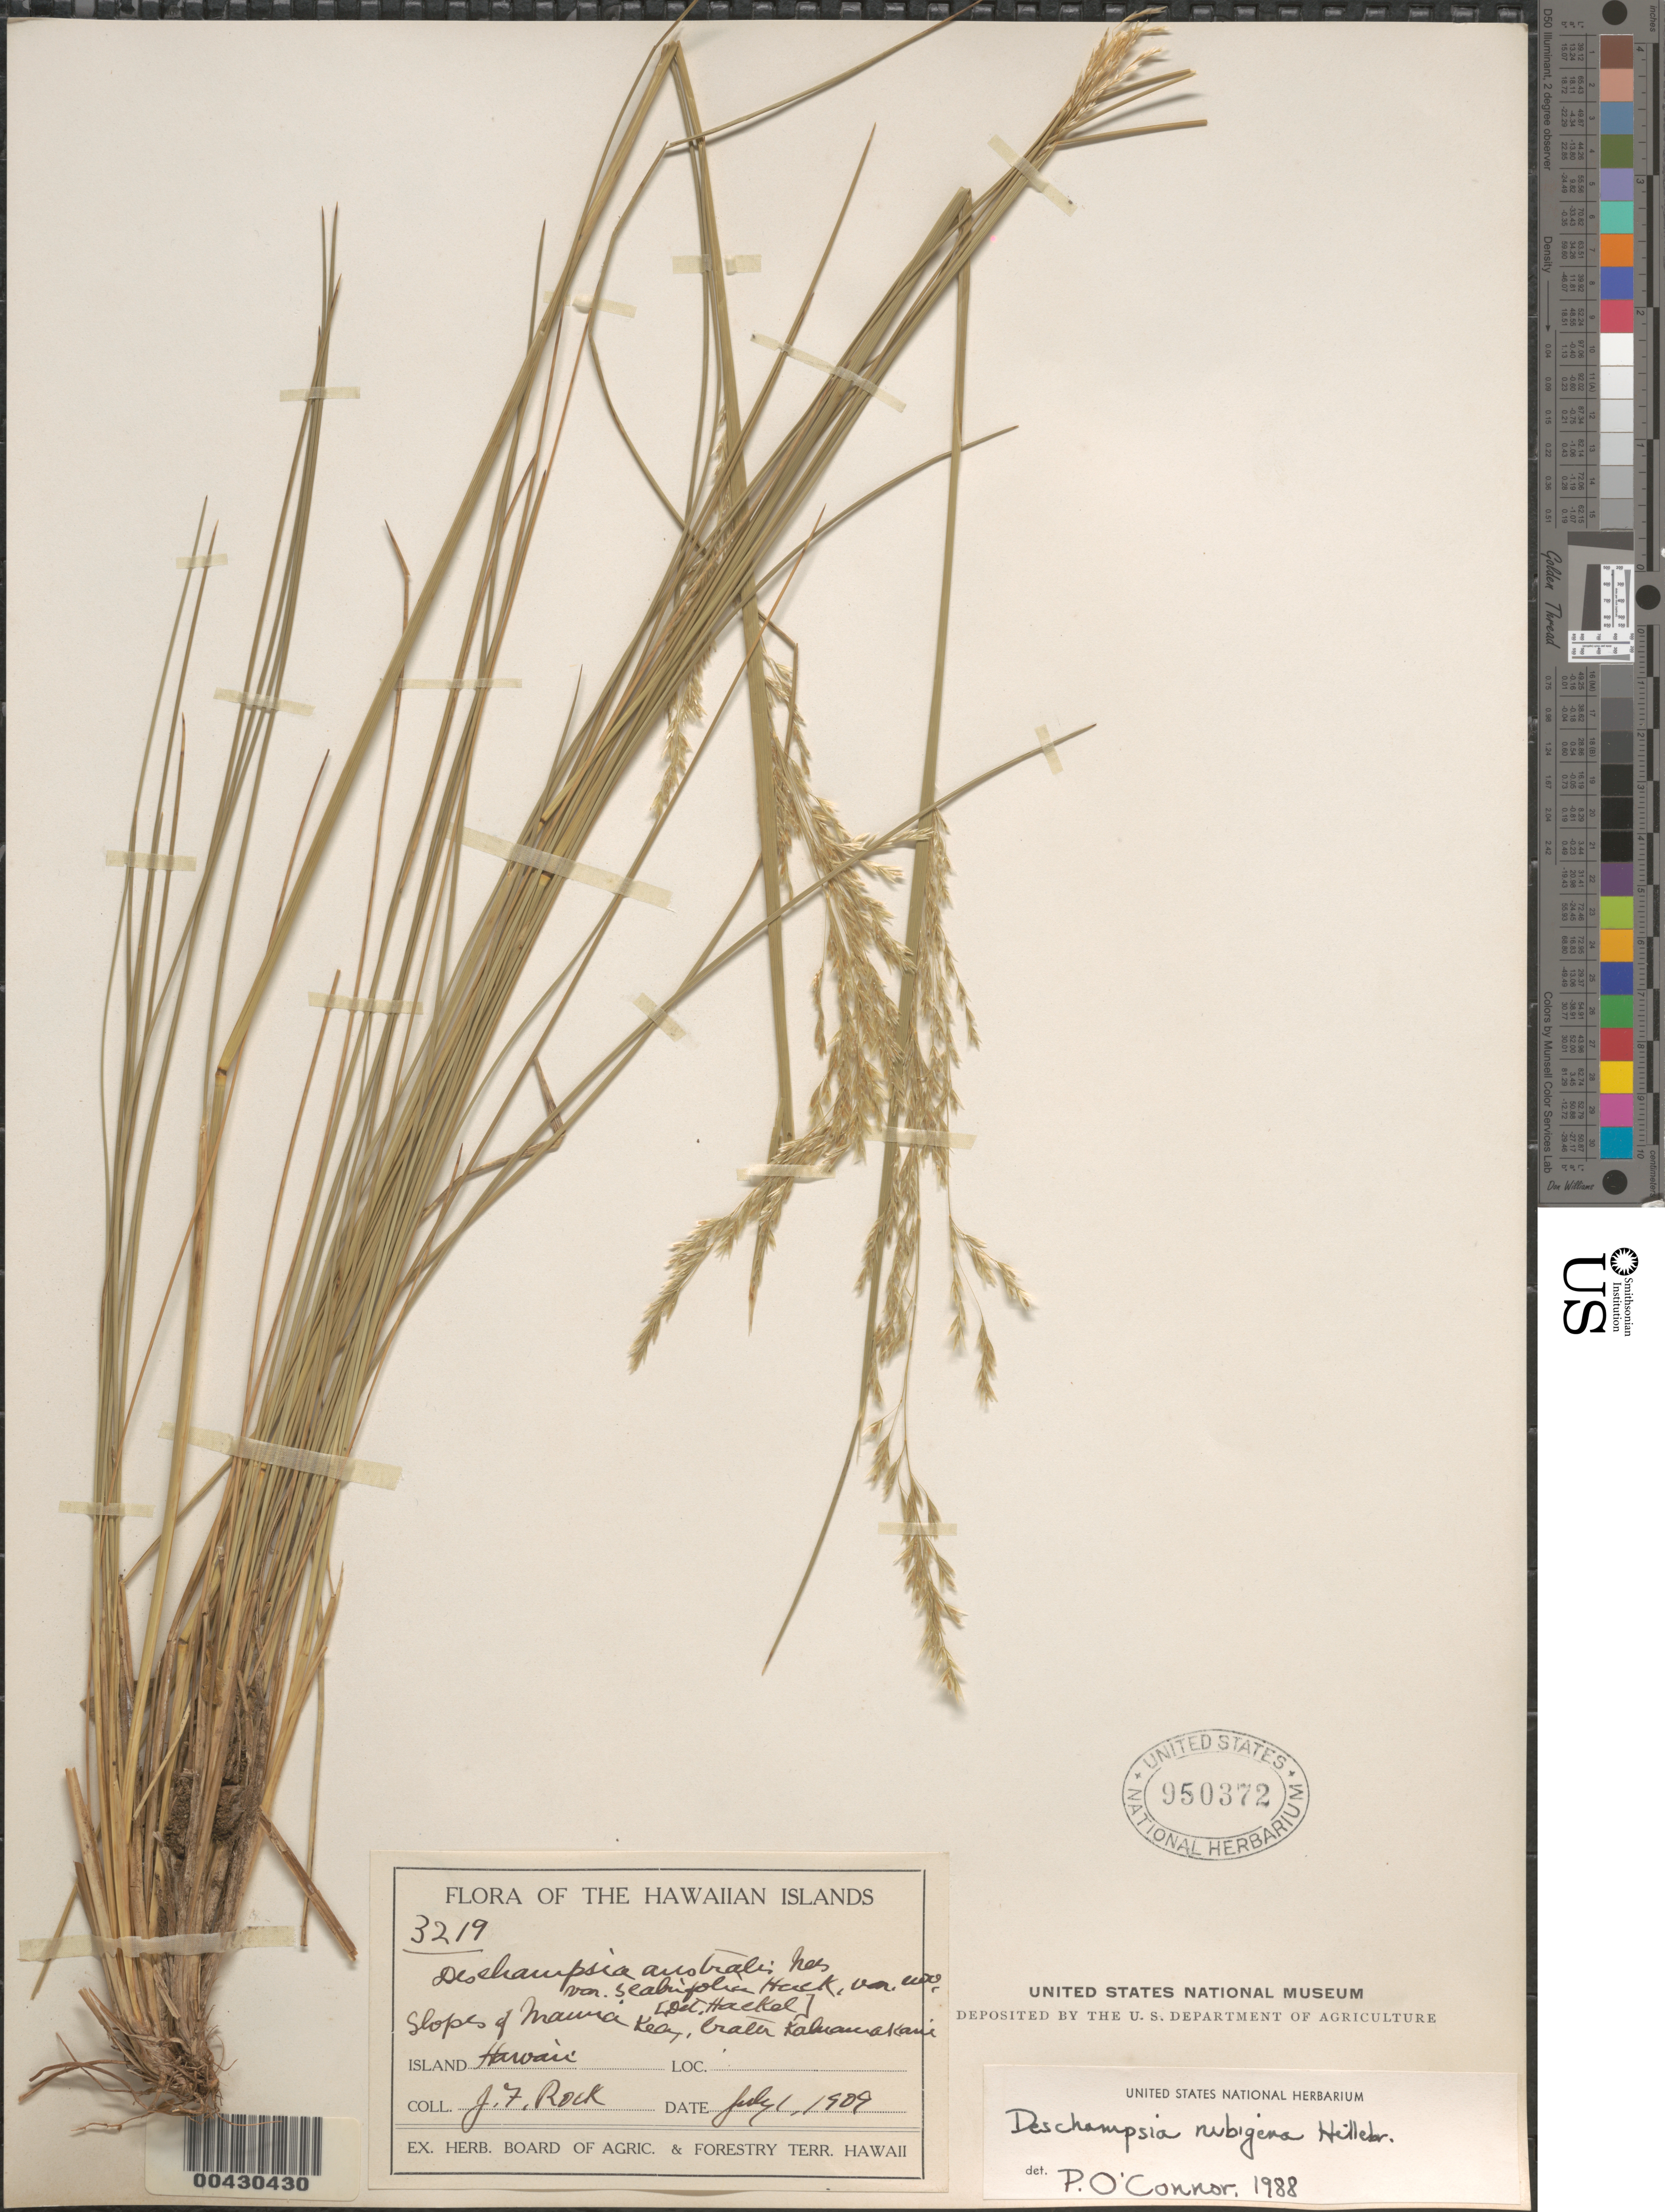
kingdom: Plantae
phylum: Tracheophyta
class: Liliopsida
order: Poales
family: Poaceae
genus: Deschampsia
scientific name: Deschampsia nubigena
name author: Hillebr.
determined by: O'Connor, P.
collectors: J. F. Rock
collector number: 3219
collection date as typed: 1 Jul 1909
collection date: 1909-07-01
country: United States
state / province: Hawaii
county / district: Hawaii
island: Hawaii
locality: Slopes of mauna Kea, Crater Kaluamakani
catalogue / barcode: US 950372